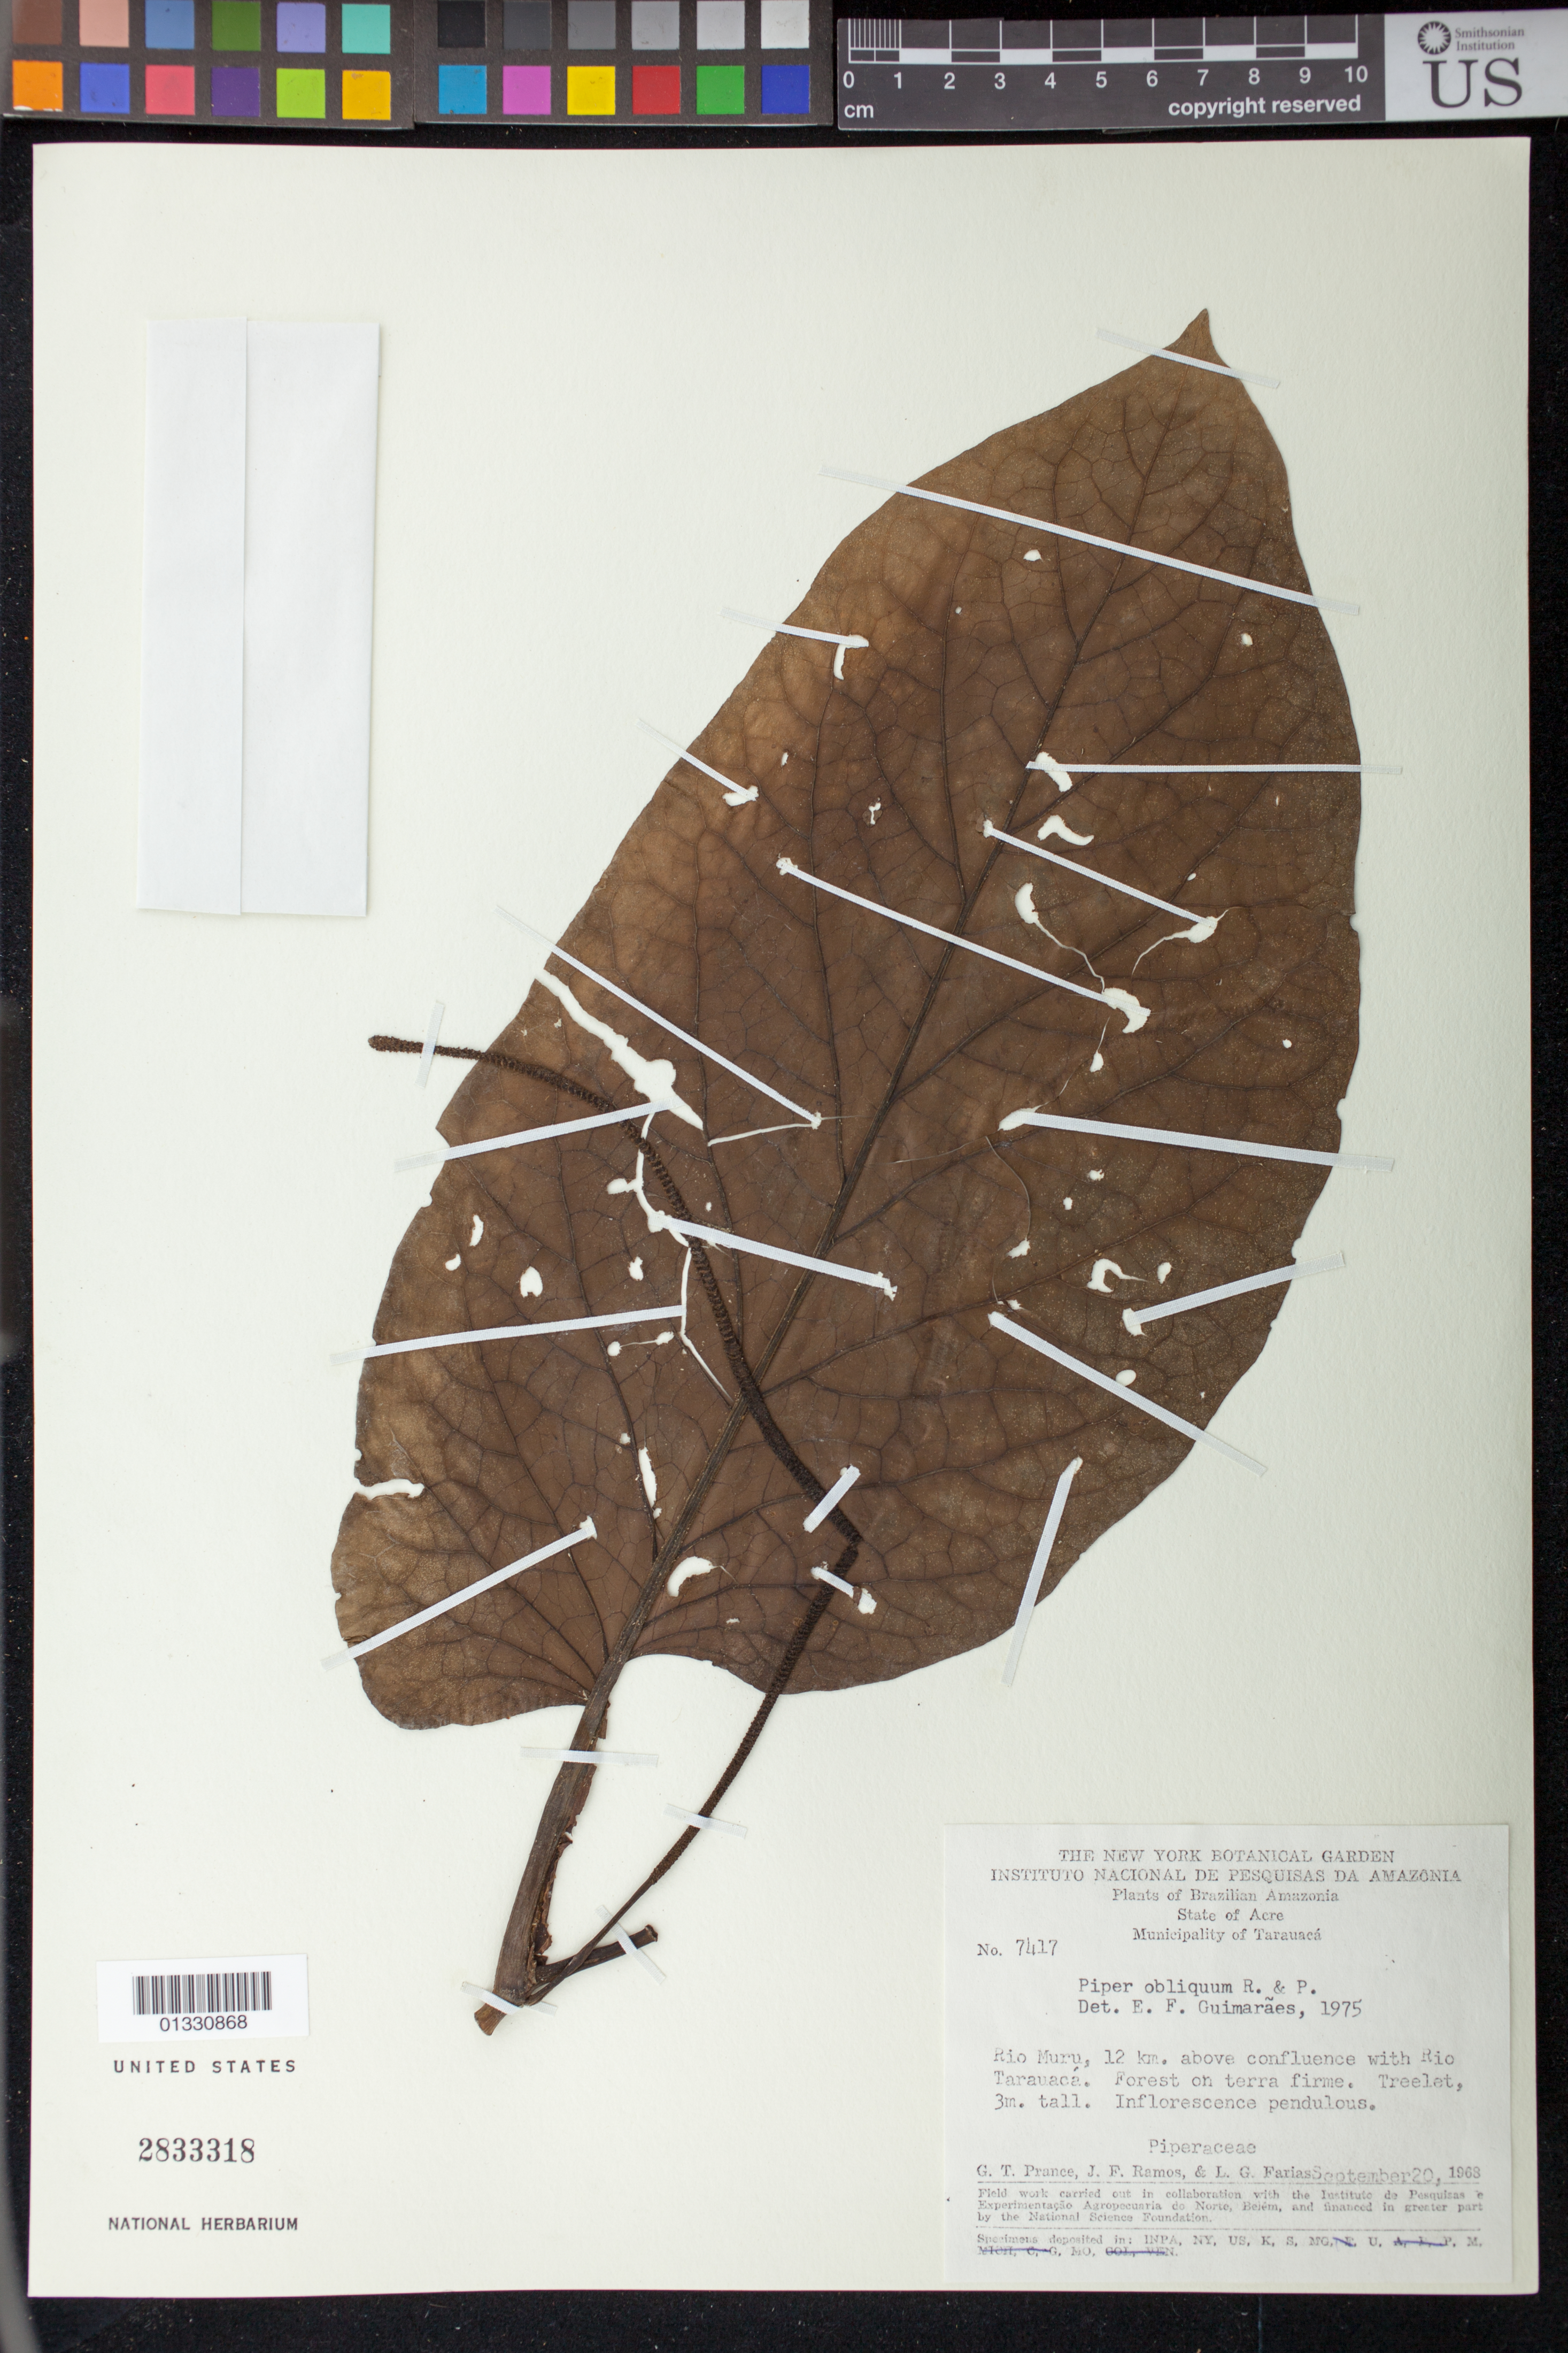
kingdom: Plantae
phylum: Tracheophyta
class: Magnoliopsida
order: Piperales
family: Piperaceae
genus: Piper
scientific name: Piper obliquum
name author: Ruiz & Pav.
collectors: G. T. Prance, J. F. Ramos & L. G. Farias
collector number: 7417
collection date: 1968-09-20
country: Brazil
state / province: Acre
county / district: Tarauacá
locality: Rio Muru, 12km above confluence with Rio Tarauacá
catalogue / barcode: US 2833318